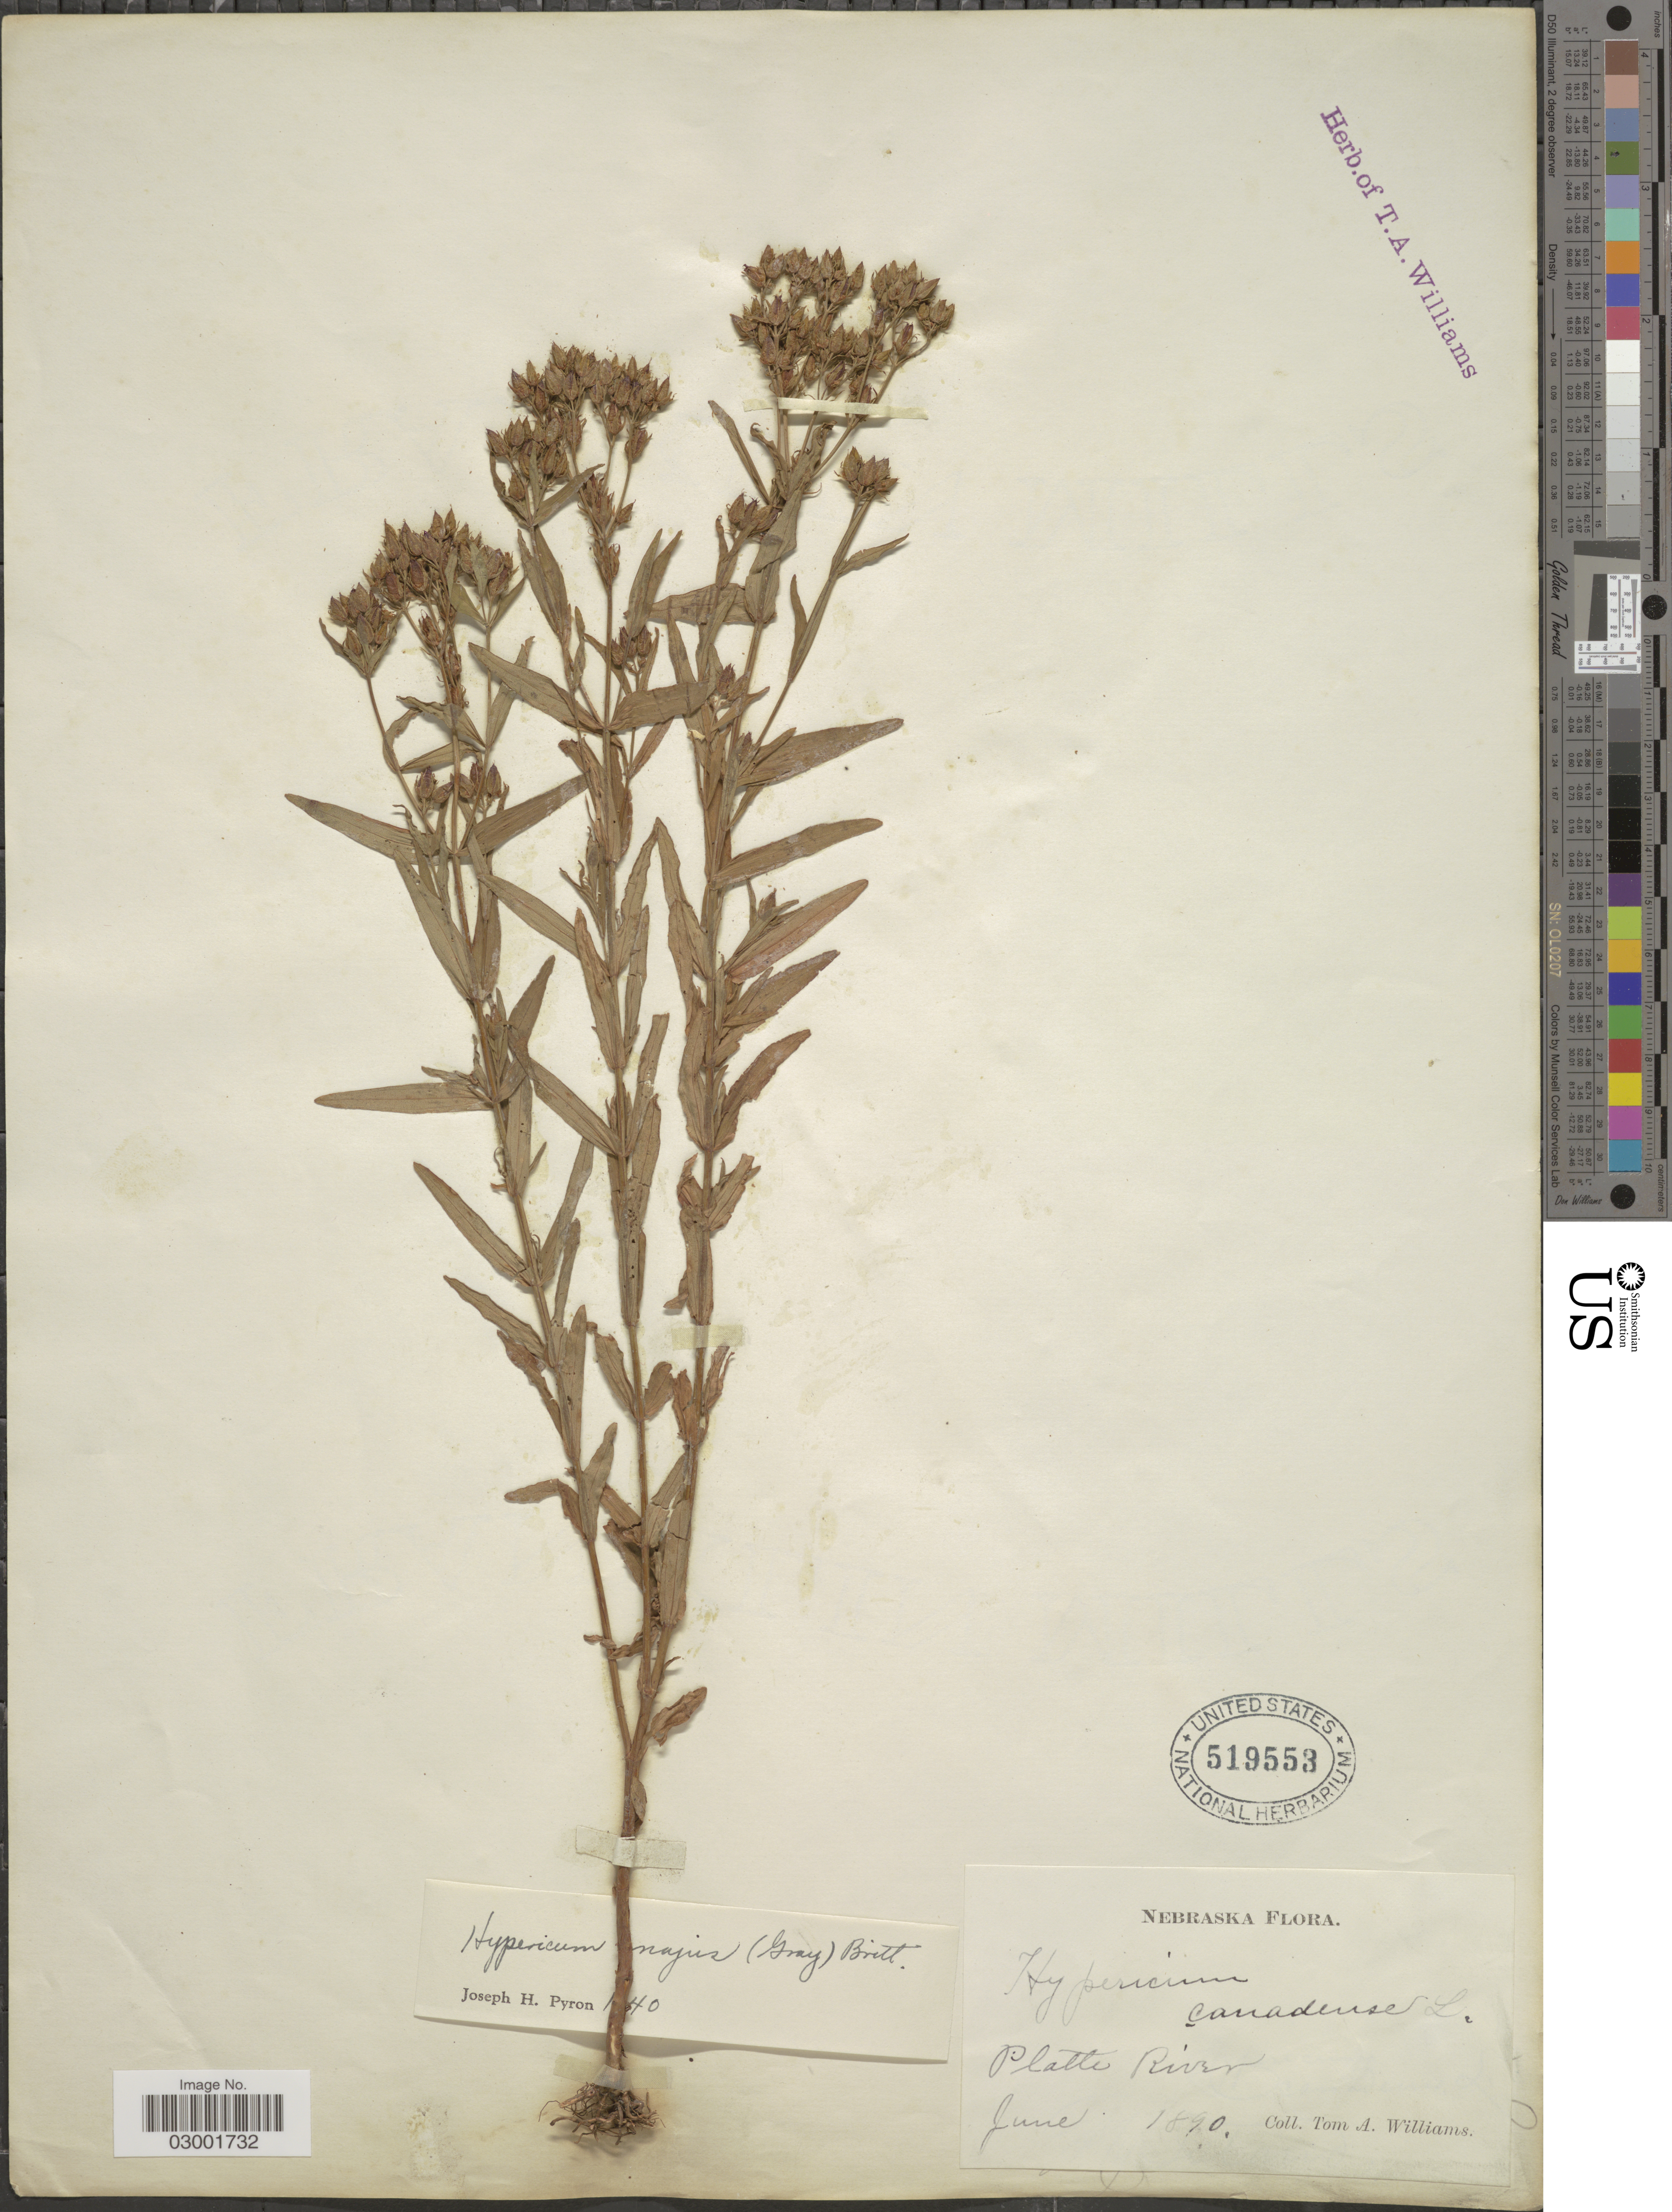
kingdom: Plantae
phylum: Tracheophyta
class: Magnoliopsida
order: Malpighiales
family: Hypericaceae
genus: Hypericum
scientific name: Hypericum majus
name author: (A. Gray) Britton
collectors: T. Williams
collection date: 1890-06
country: United States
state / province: Nebraska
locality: Platte River.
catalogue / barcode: US 519553